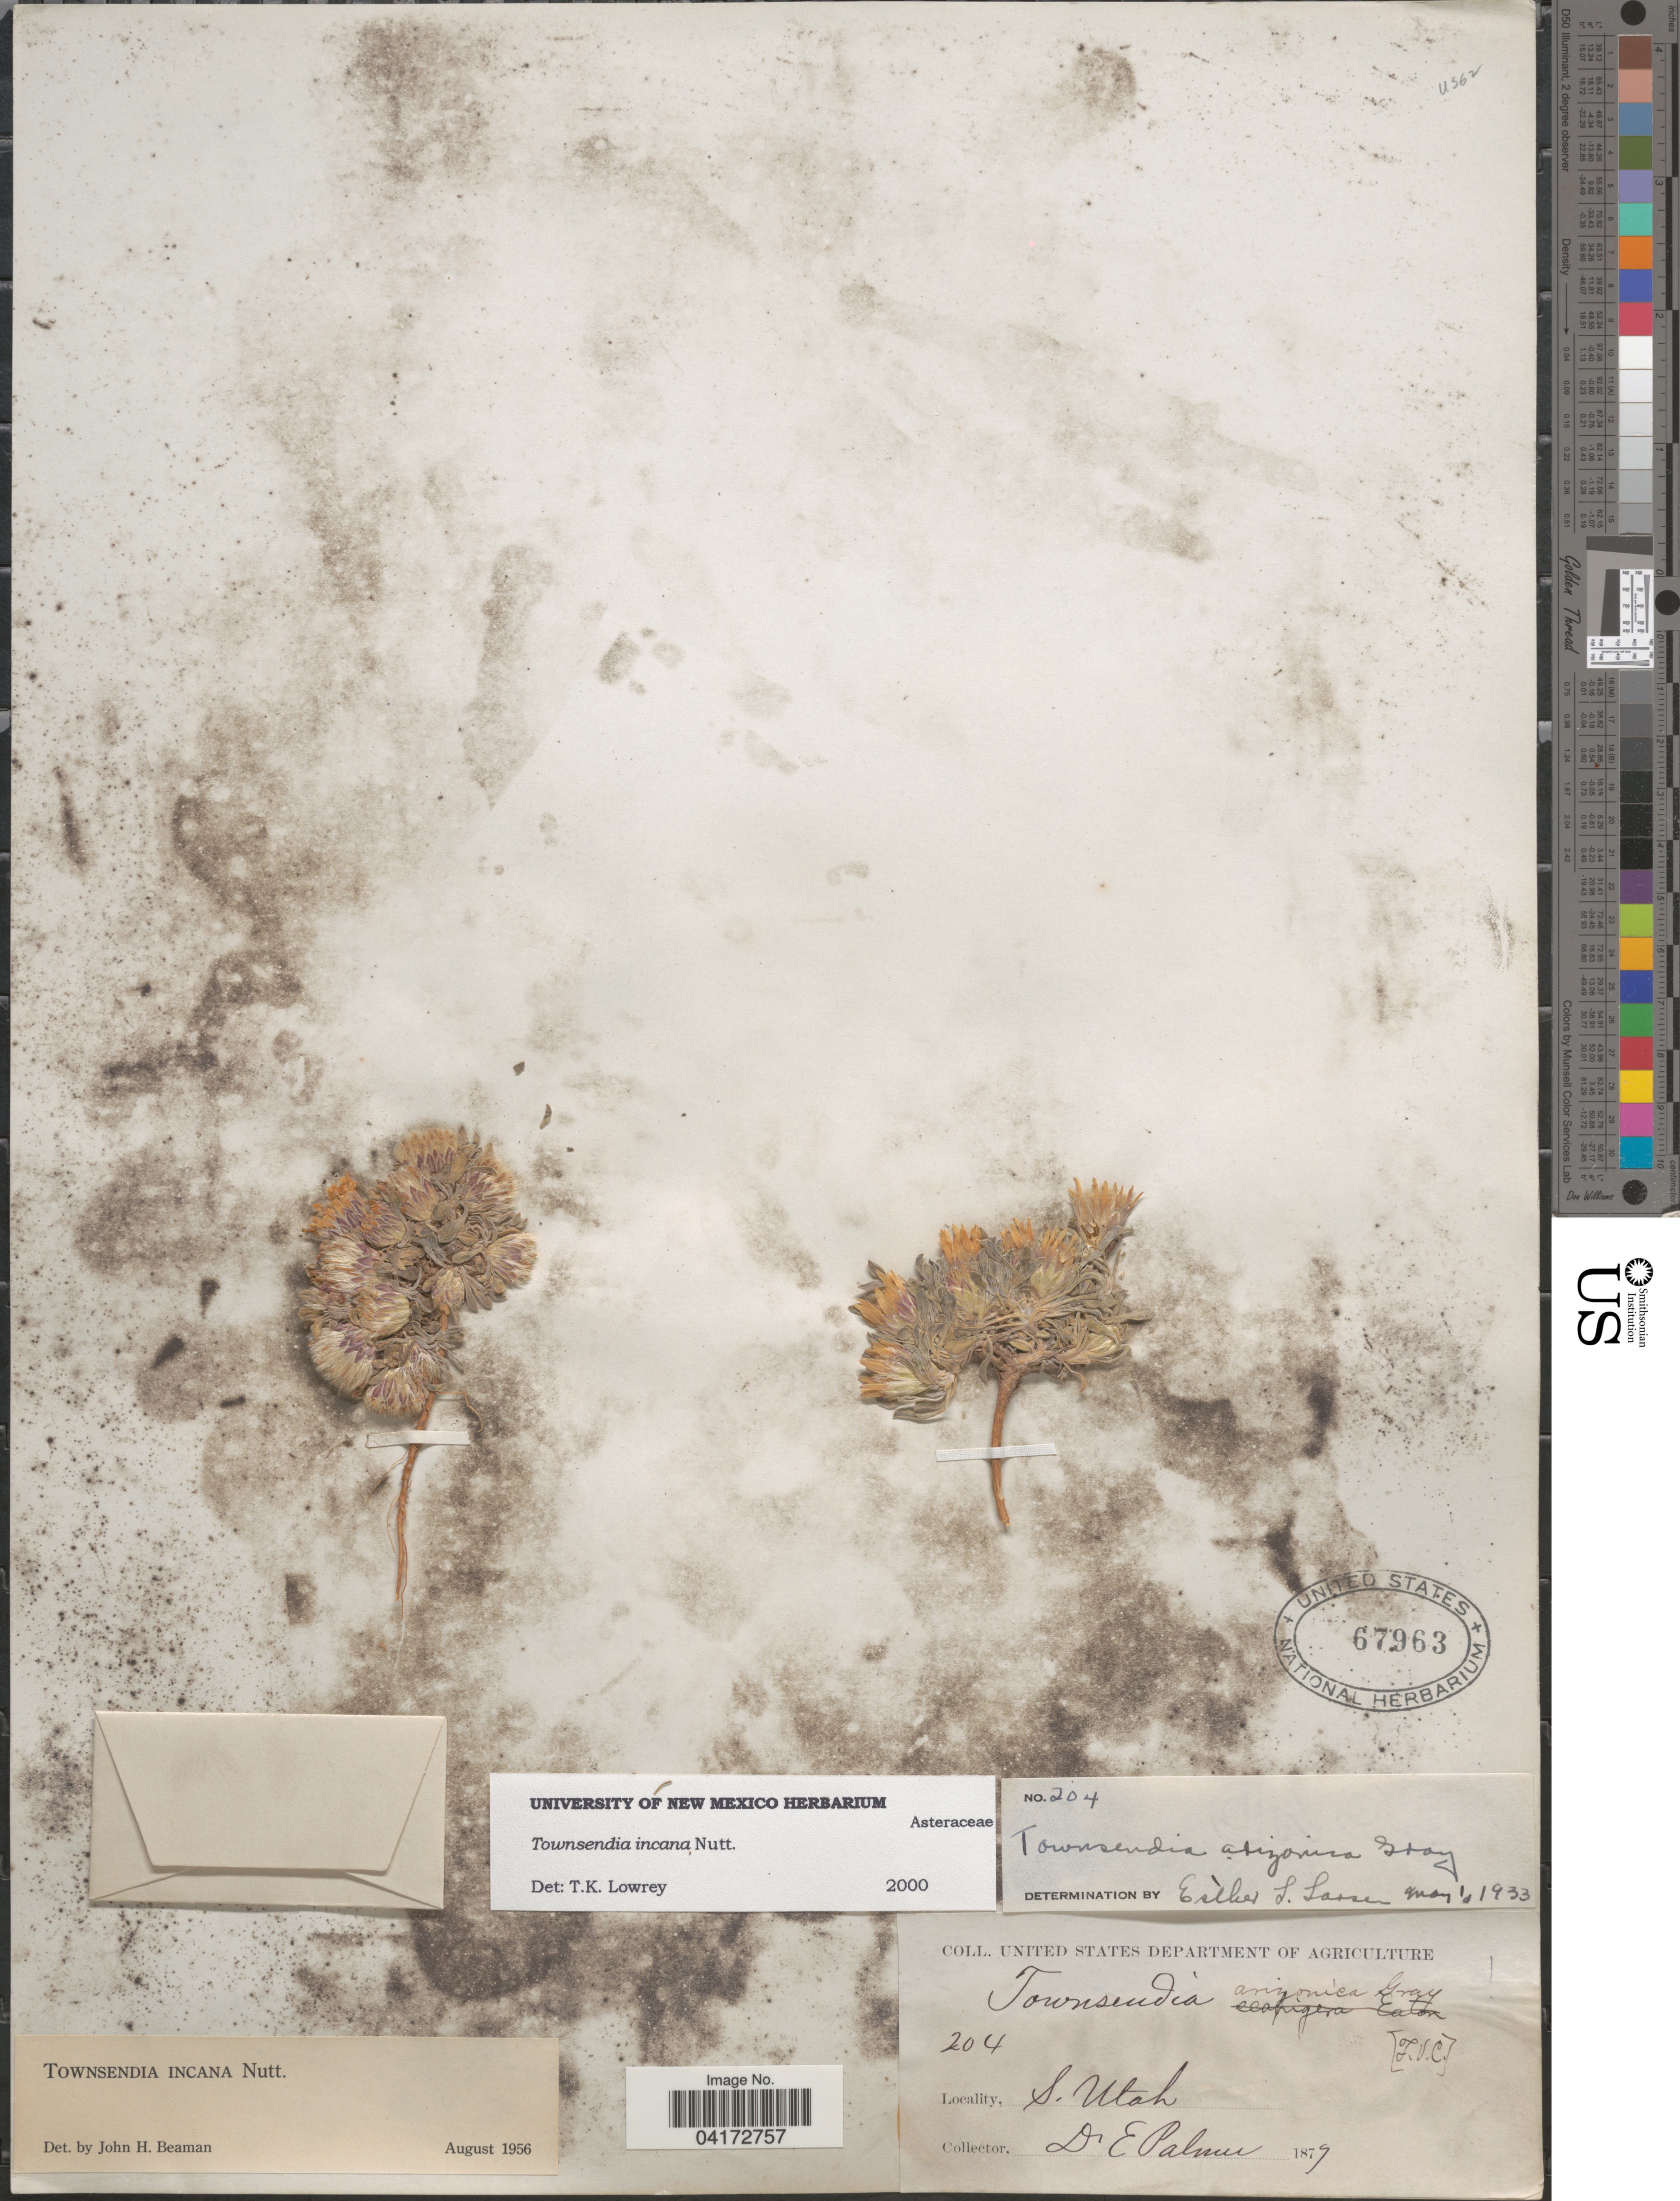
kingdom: Plantae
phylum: Tracheophyta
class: Magnoliopsida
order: Asterales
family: Asteraceae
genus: Townsendia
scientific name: Townsendia incana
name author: Nutt.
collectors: E. Palmer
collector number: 204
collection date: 1877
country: United States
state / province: Utah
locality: S. Utah.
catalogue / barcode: US 67963